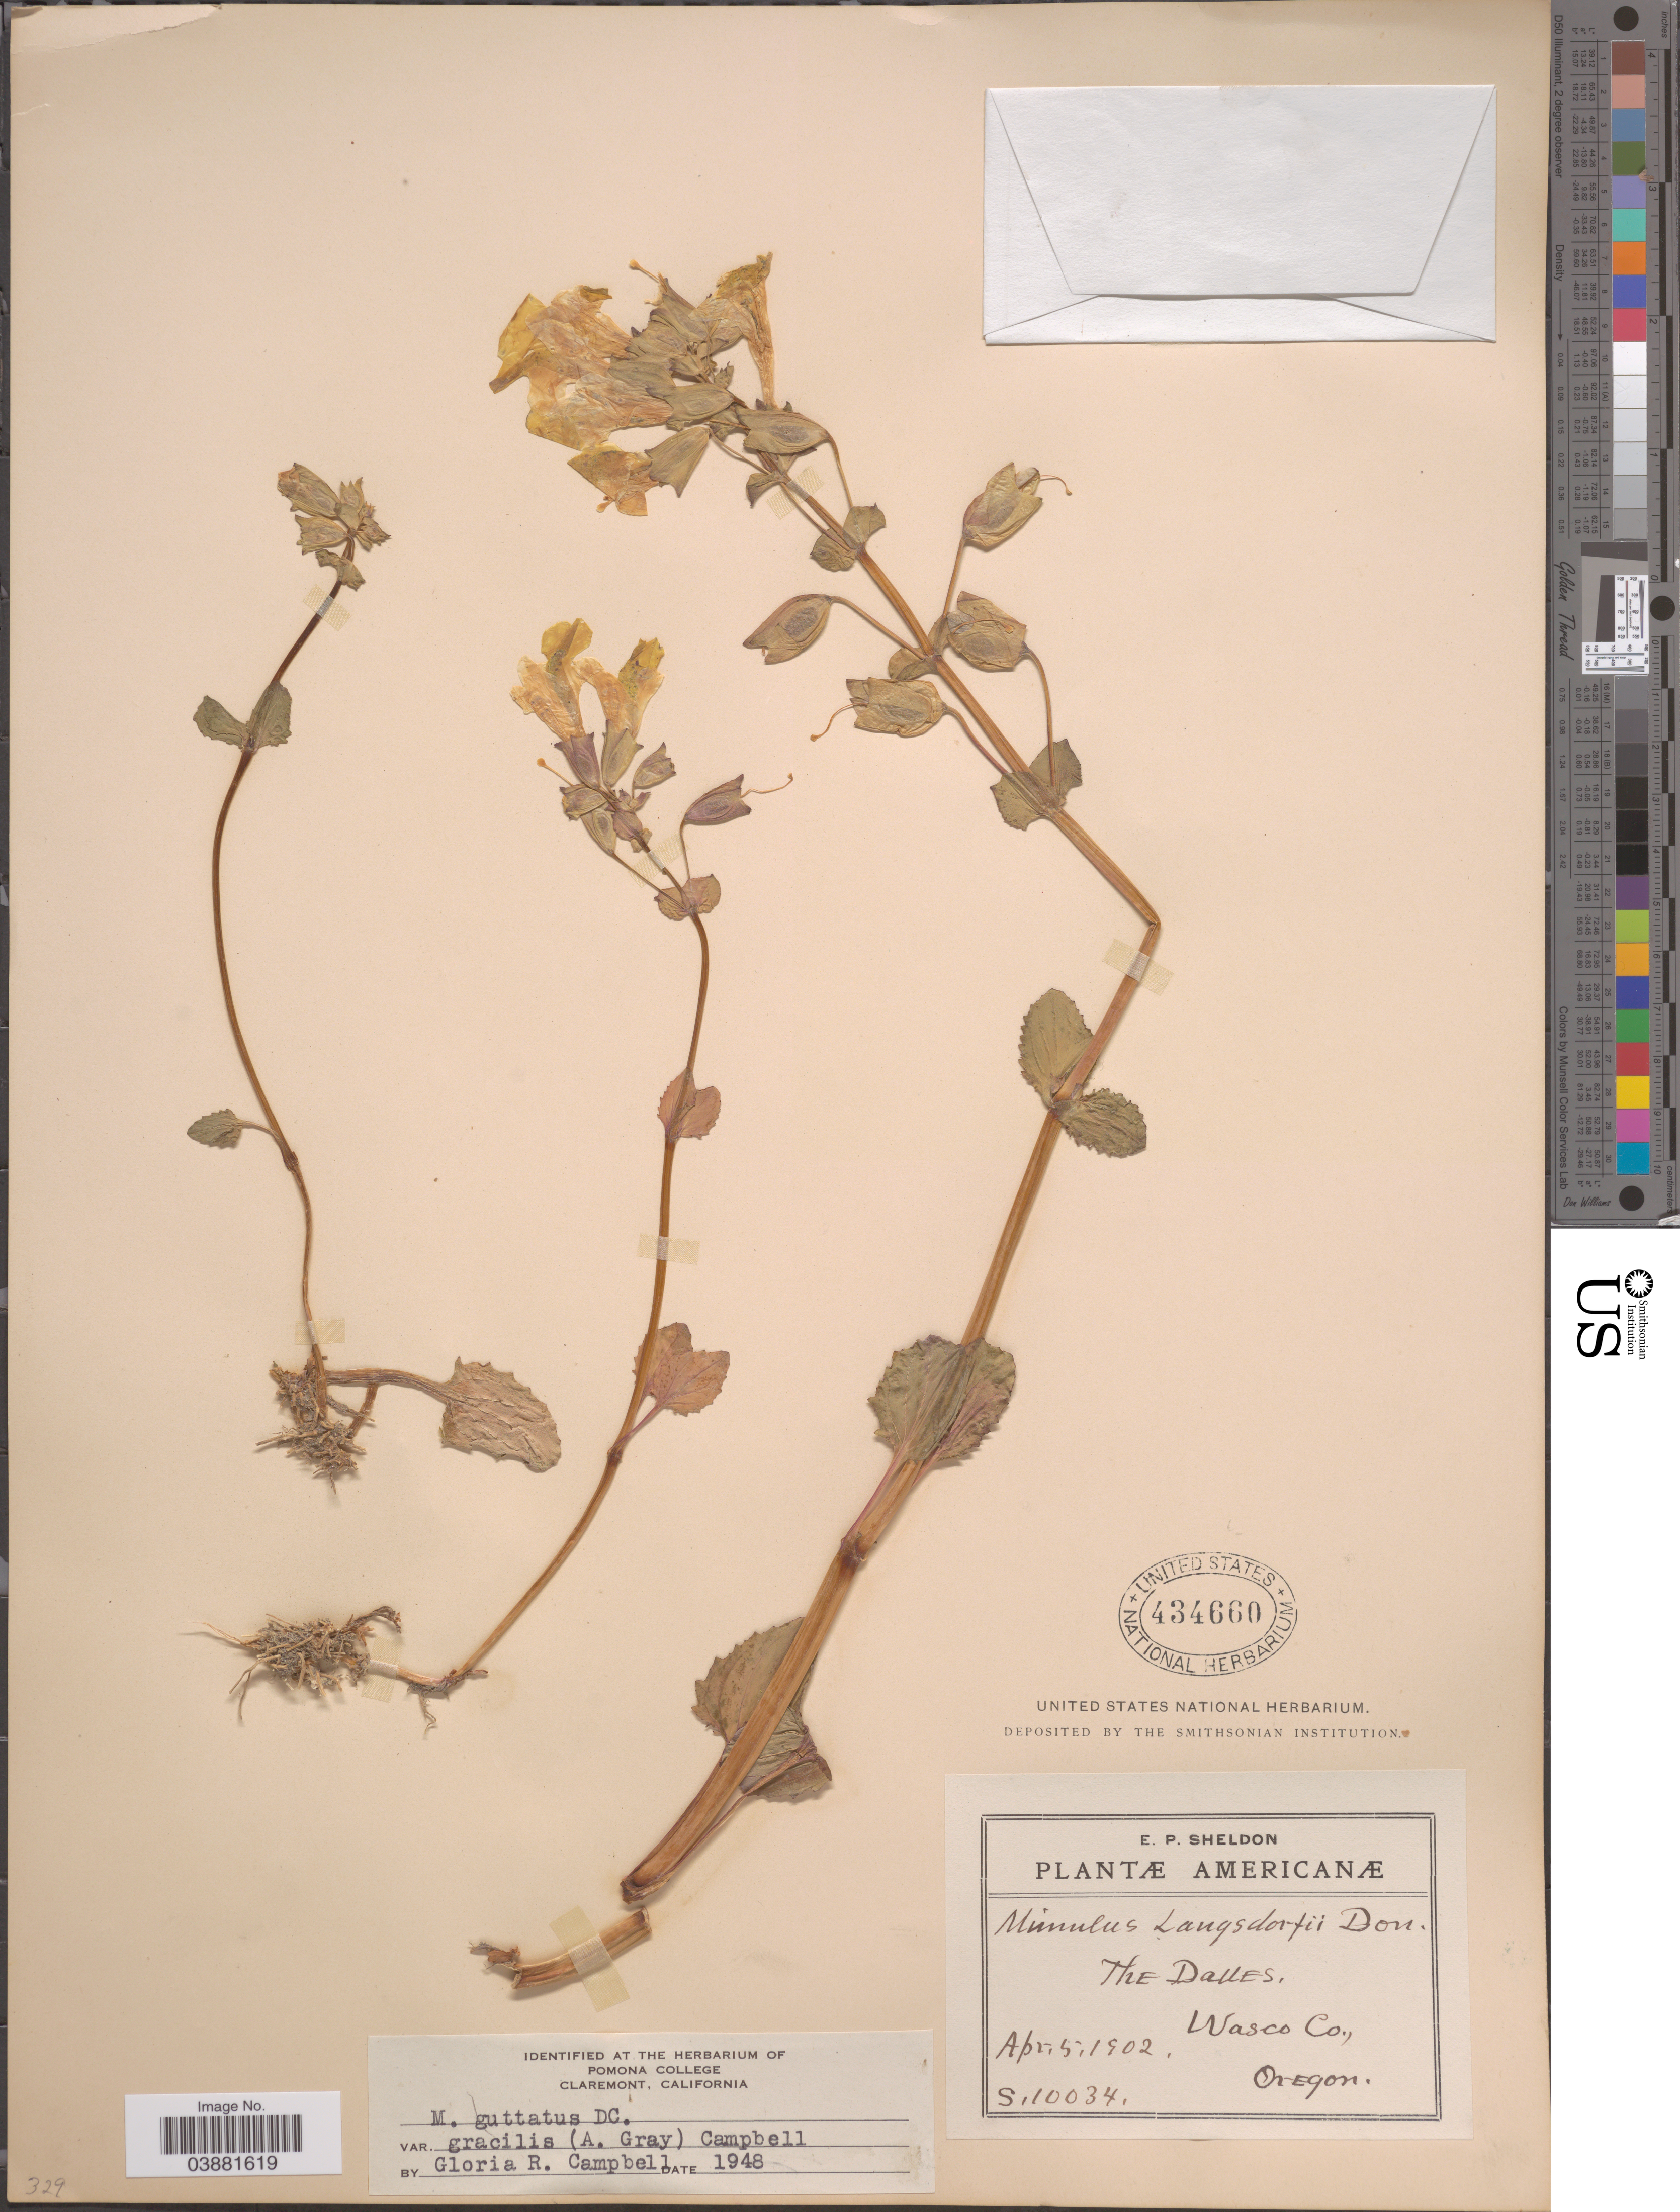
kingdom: Plantae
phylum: Tracheophyta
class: Magnoliopsida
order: Lamiales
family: Phrymaceae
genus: Mimulus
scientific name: Mimulus guttatus var. gracilis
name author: (A. Gray) G.R. Campb.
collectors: E. P. Sheldon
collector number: S10034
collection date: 1902-04-05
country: United States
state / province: Oregon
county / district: Wasco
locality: The Dalles, Wasco Co.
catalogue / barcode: US 434660